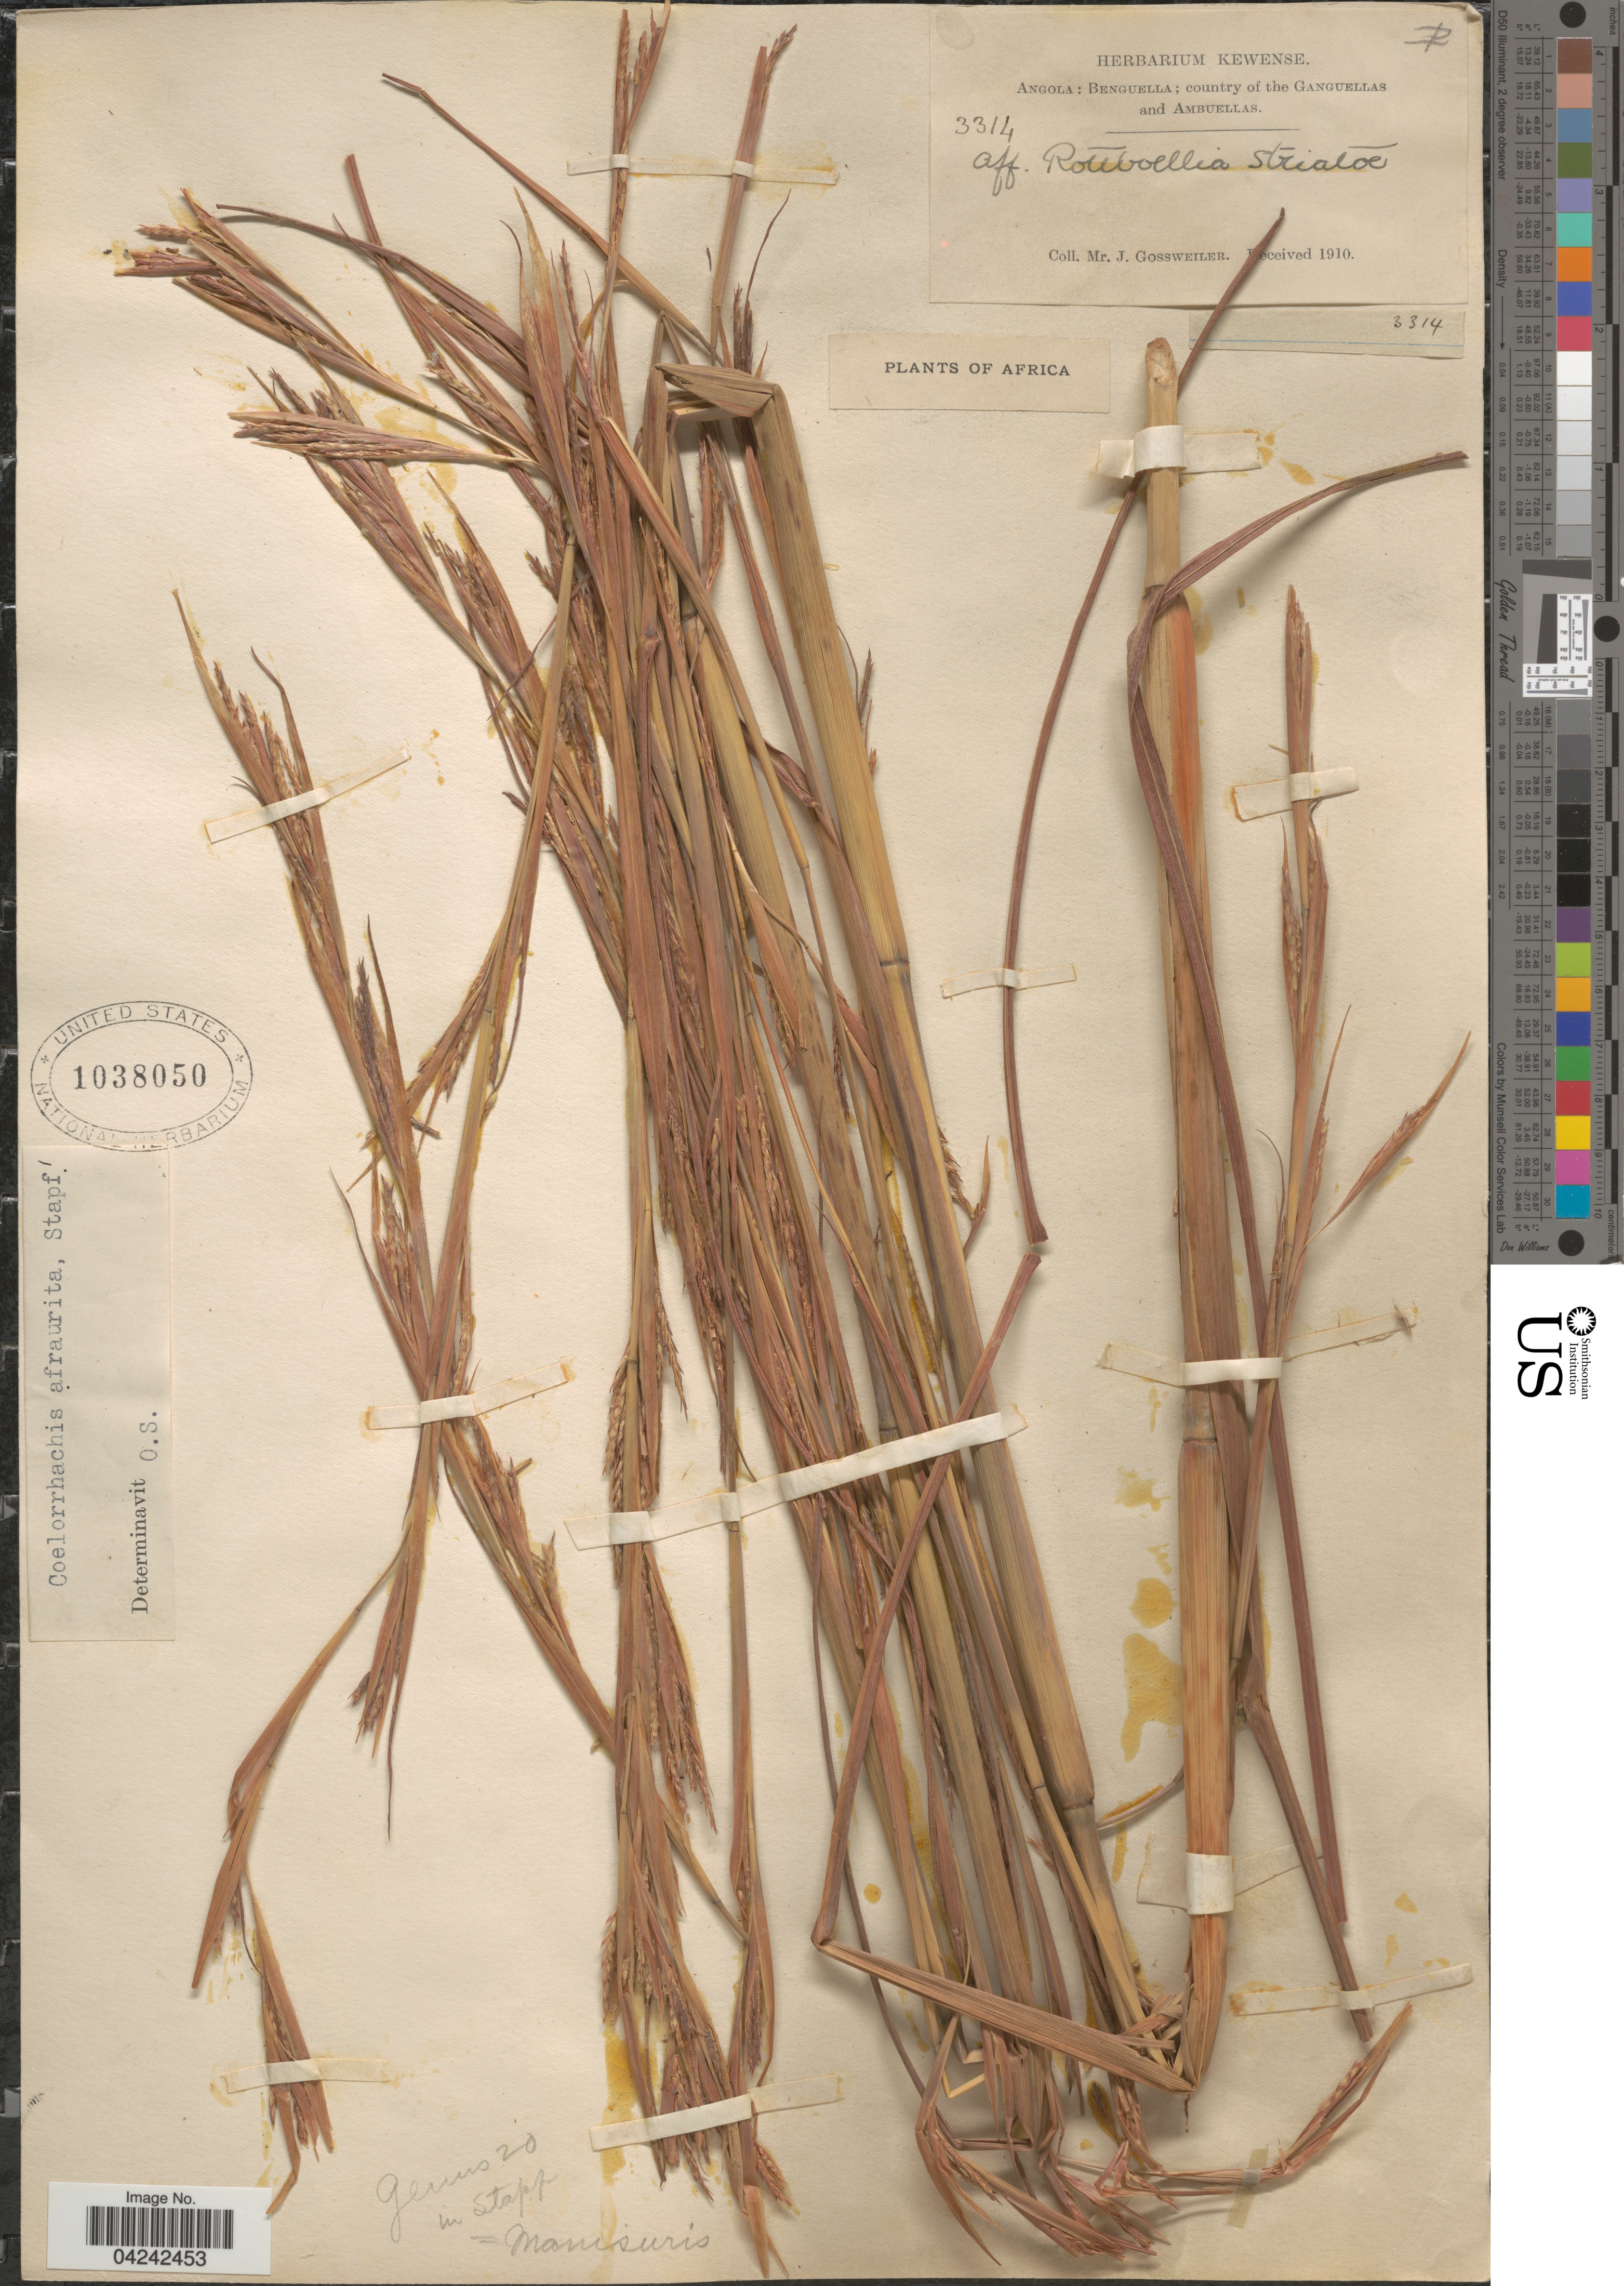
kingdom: Plantae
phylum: Tracheophyta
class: Liliopsida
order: Poales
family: Poaceae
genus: Rottboellia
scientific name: Rottboellia afraurita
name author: Stapf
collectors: J. Gossweiler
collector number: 3314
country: Angola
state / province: Benguela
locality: Benguella; country of the Ganguellas and Ambuellas.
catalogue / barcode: US 1038050